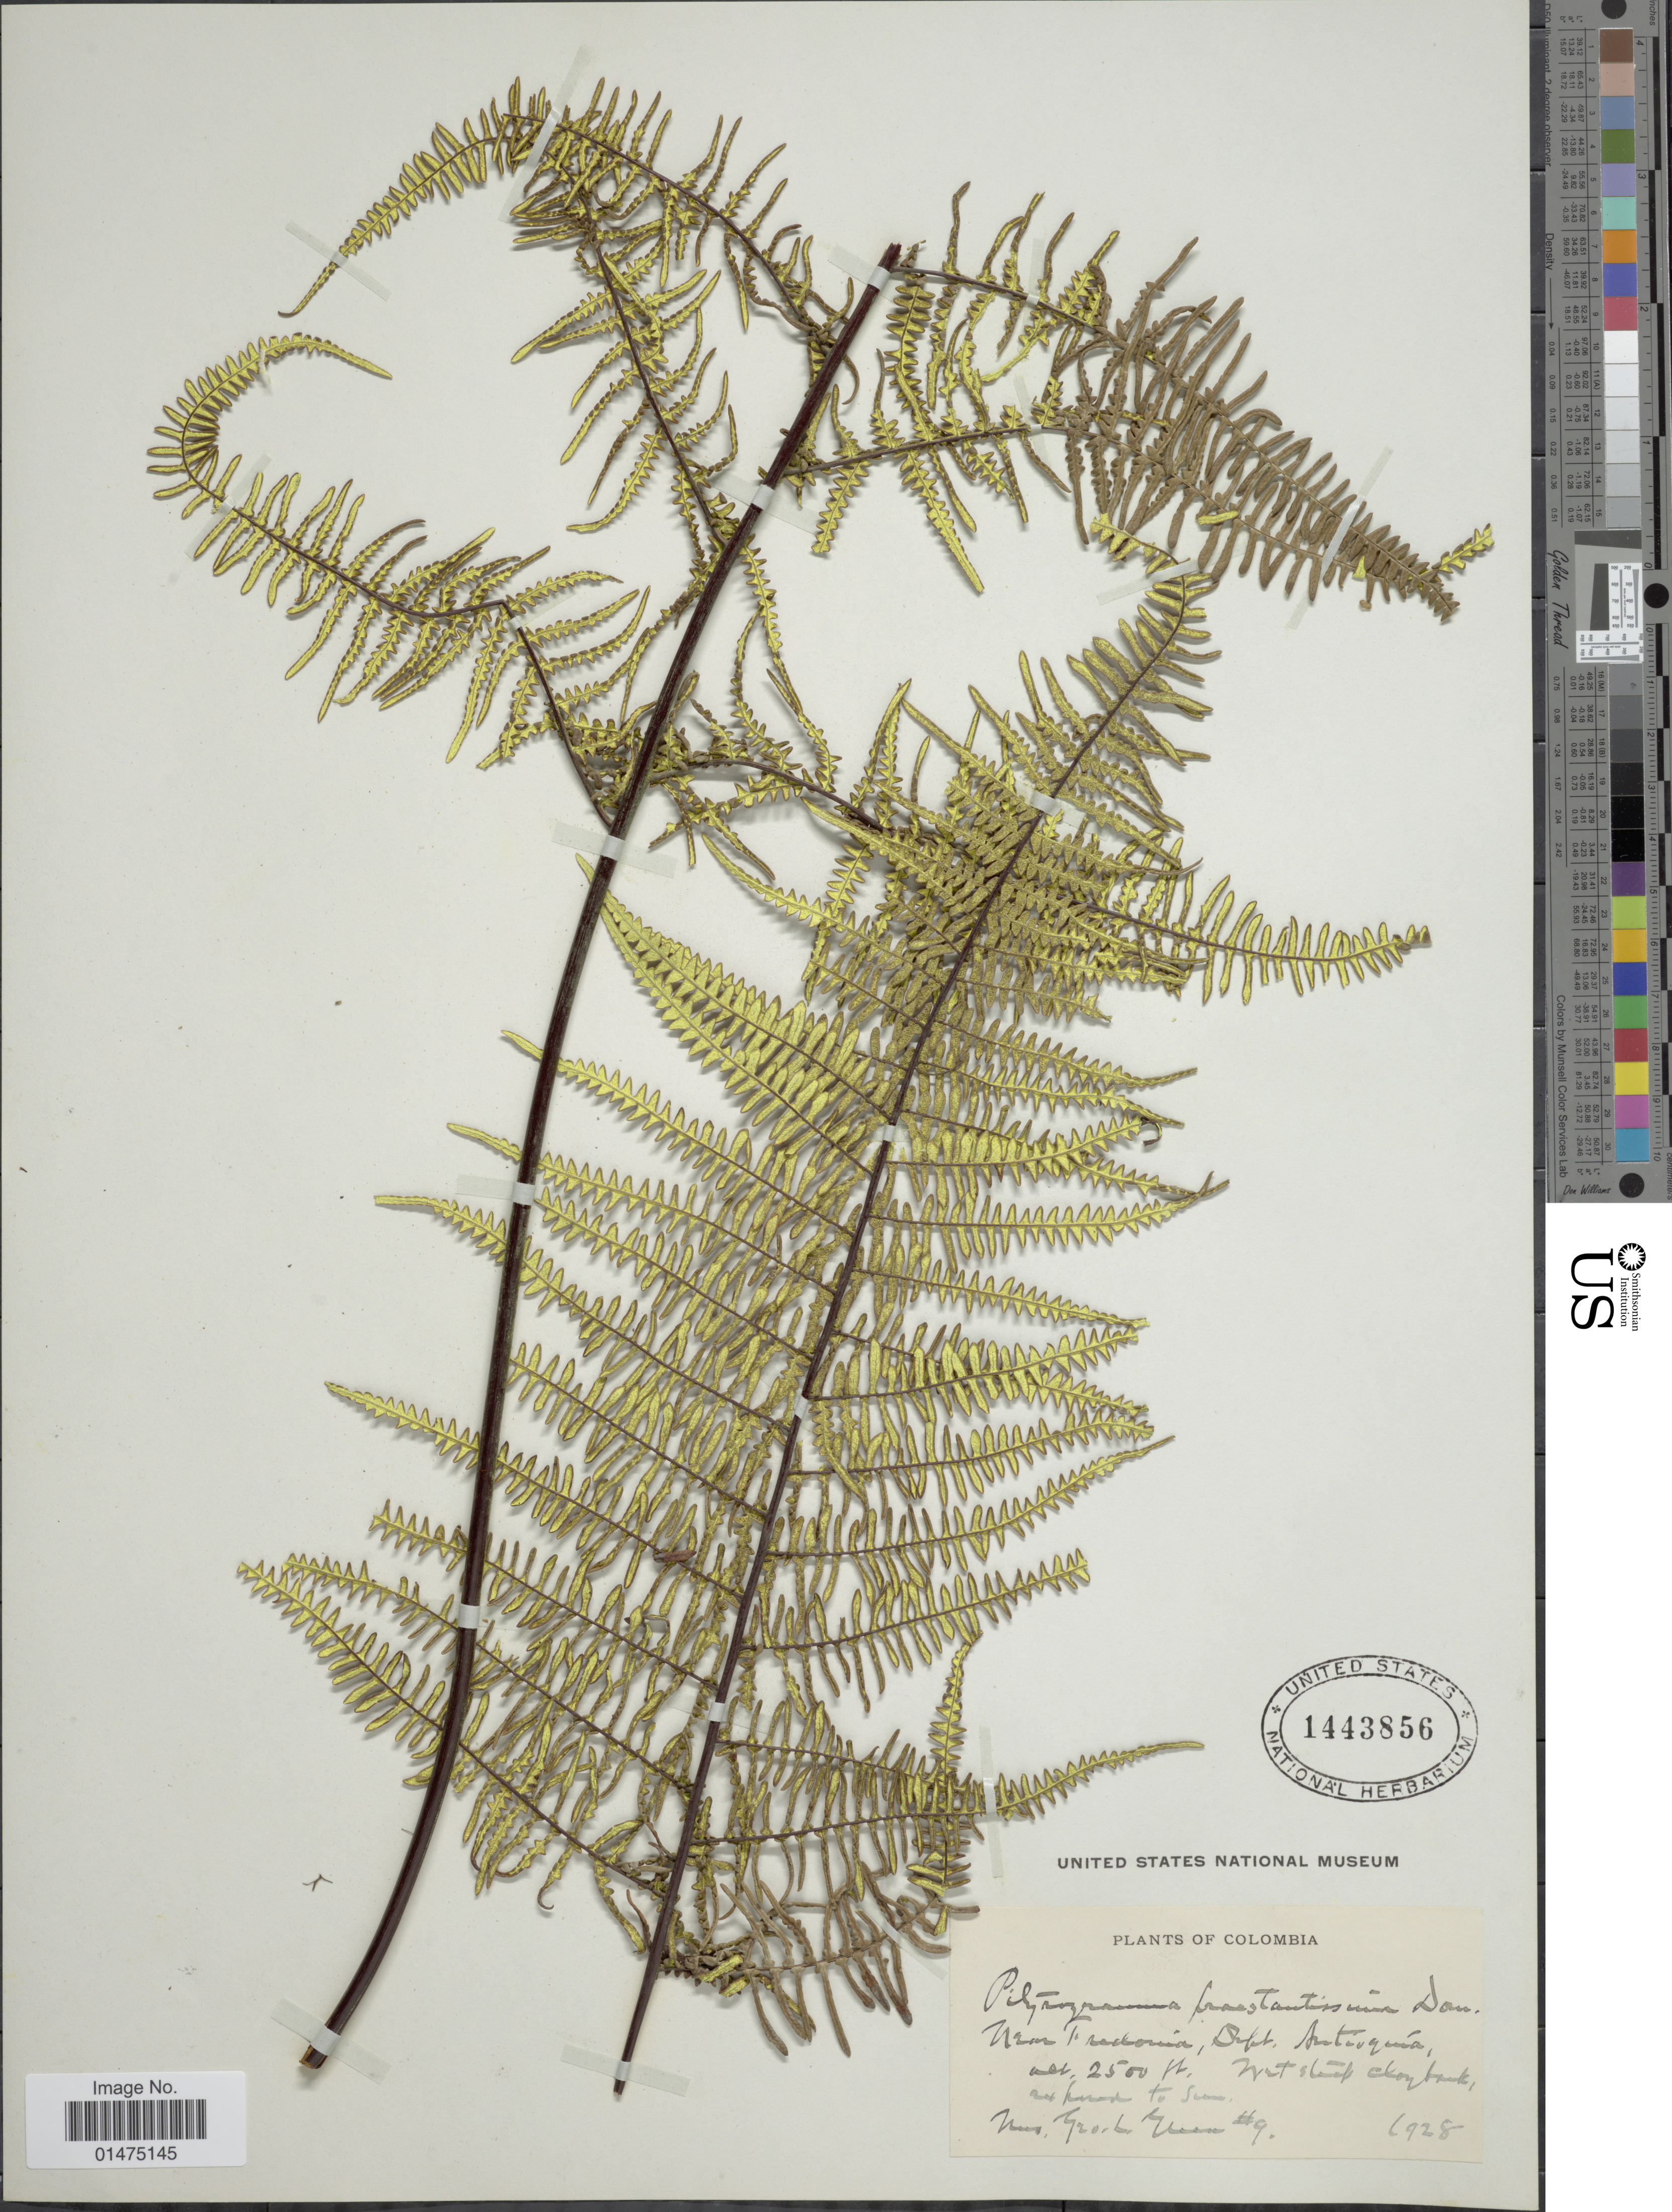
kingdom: Plantae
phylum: Tracheophyta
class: Polypodiopsida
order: Polypodiales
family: Pteridaceae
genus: Pityrogramma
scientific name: Pityrogramma tartarea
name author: (Cav.) Maxon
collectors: G. Green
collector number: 9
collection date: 1928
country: Colombia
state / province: Antioquia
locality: Near Fredonia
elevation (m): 762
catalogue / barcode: US 1443856